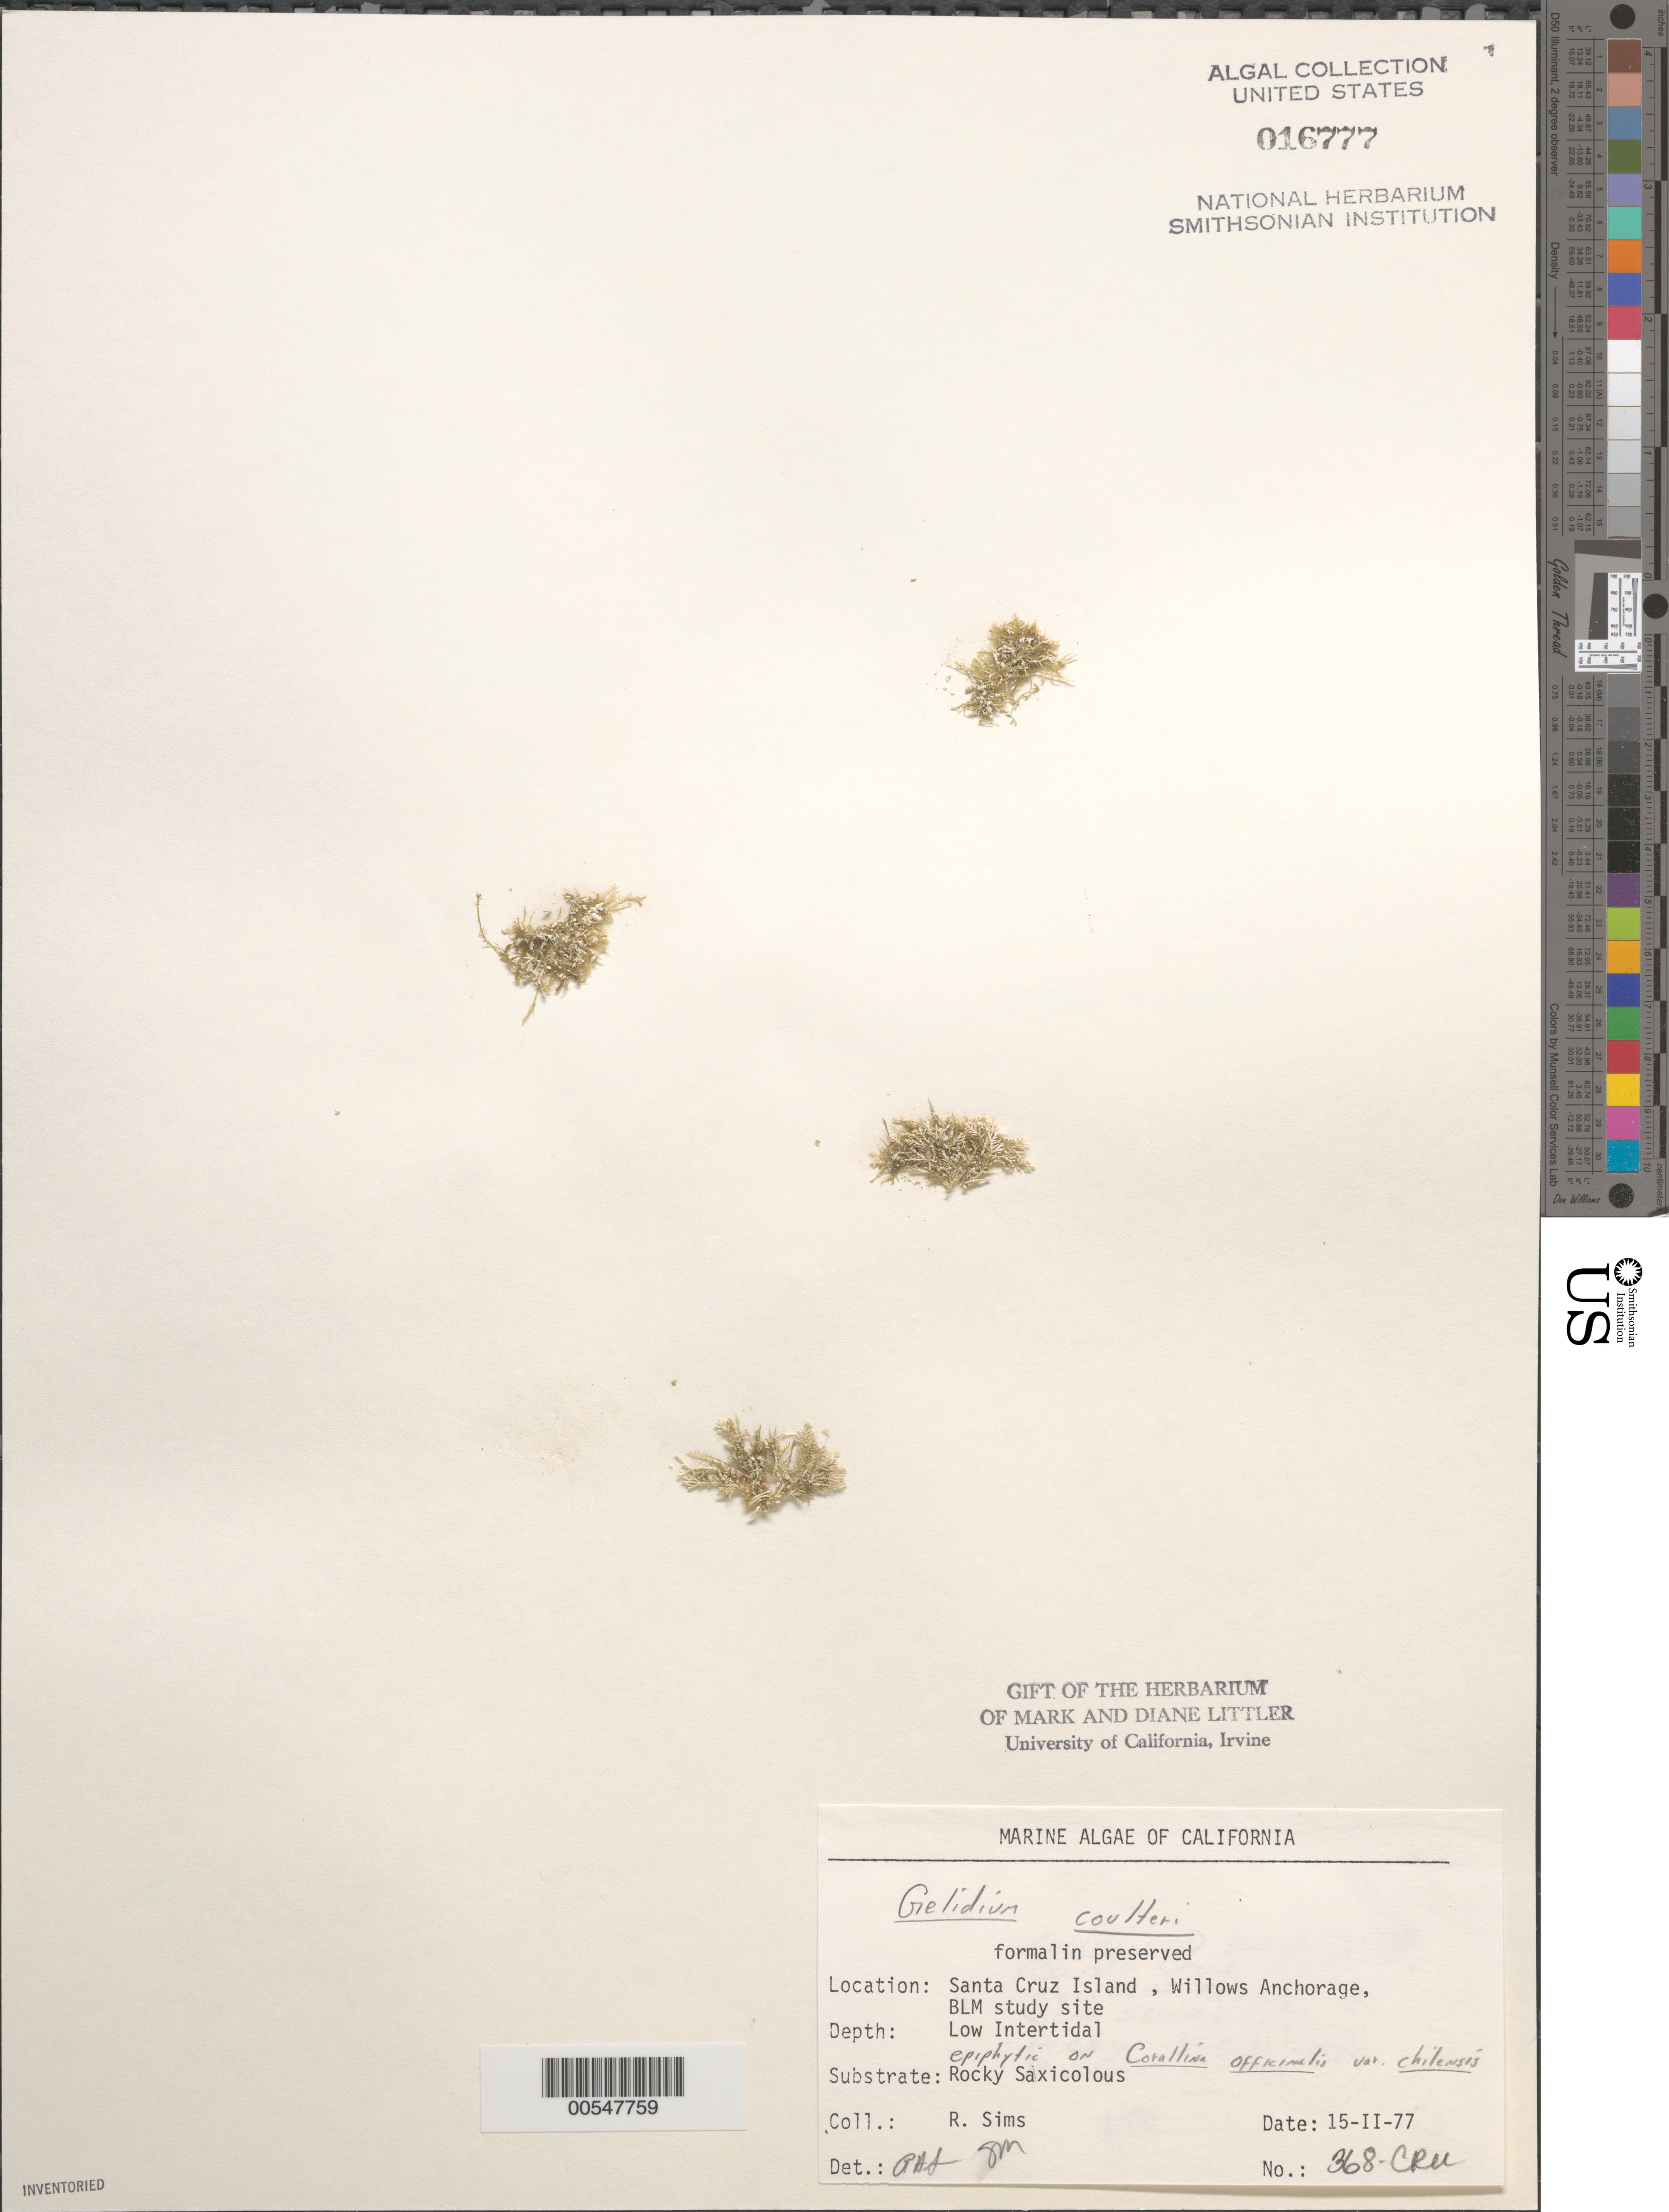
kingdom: Plantae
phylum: Rhodophyta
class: Florideophyceae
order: Gelidiales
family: Gelidiaceae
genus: Gelidium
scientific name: Gelidium coulteri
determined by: Sims, Robert H.; Murray, S. N.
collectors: R. H. Sims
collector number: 368-cru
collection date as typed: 15 Feb 1977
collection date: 1977-02-15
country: United States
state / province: California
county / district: Santa Barbara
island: Santa Cruz Island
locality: Willows Anchorage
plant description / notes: BLM-SOCALBIGHT Rocky Intertidal Survey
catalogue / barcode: US 16777